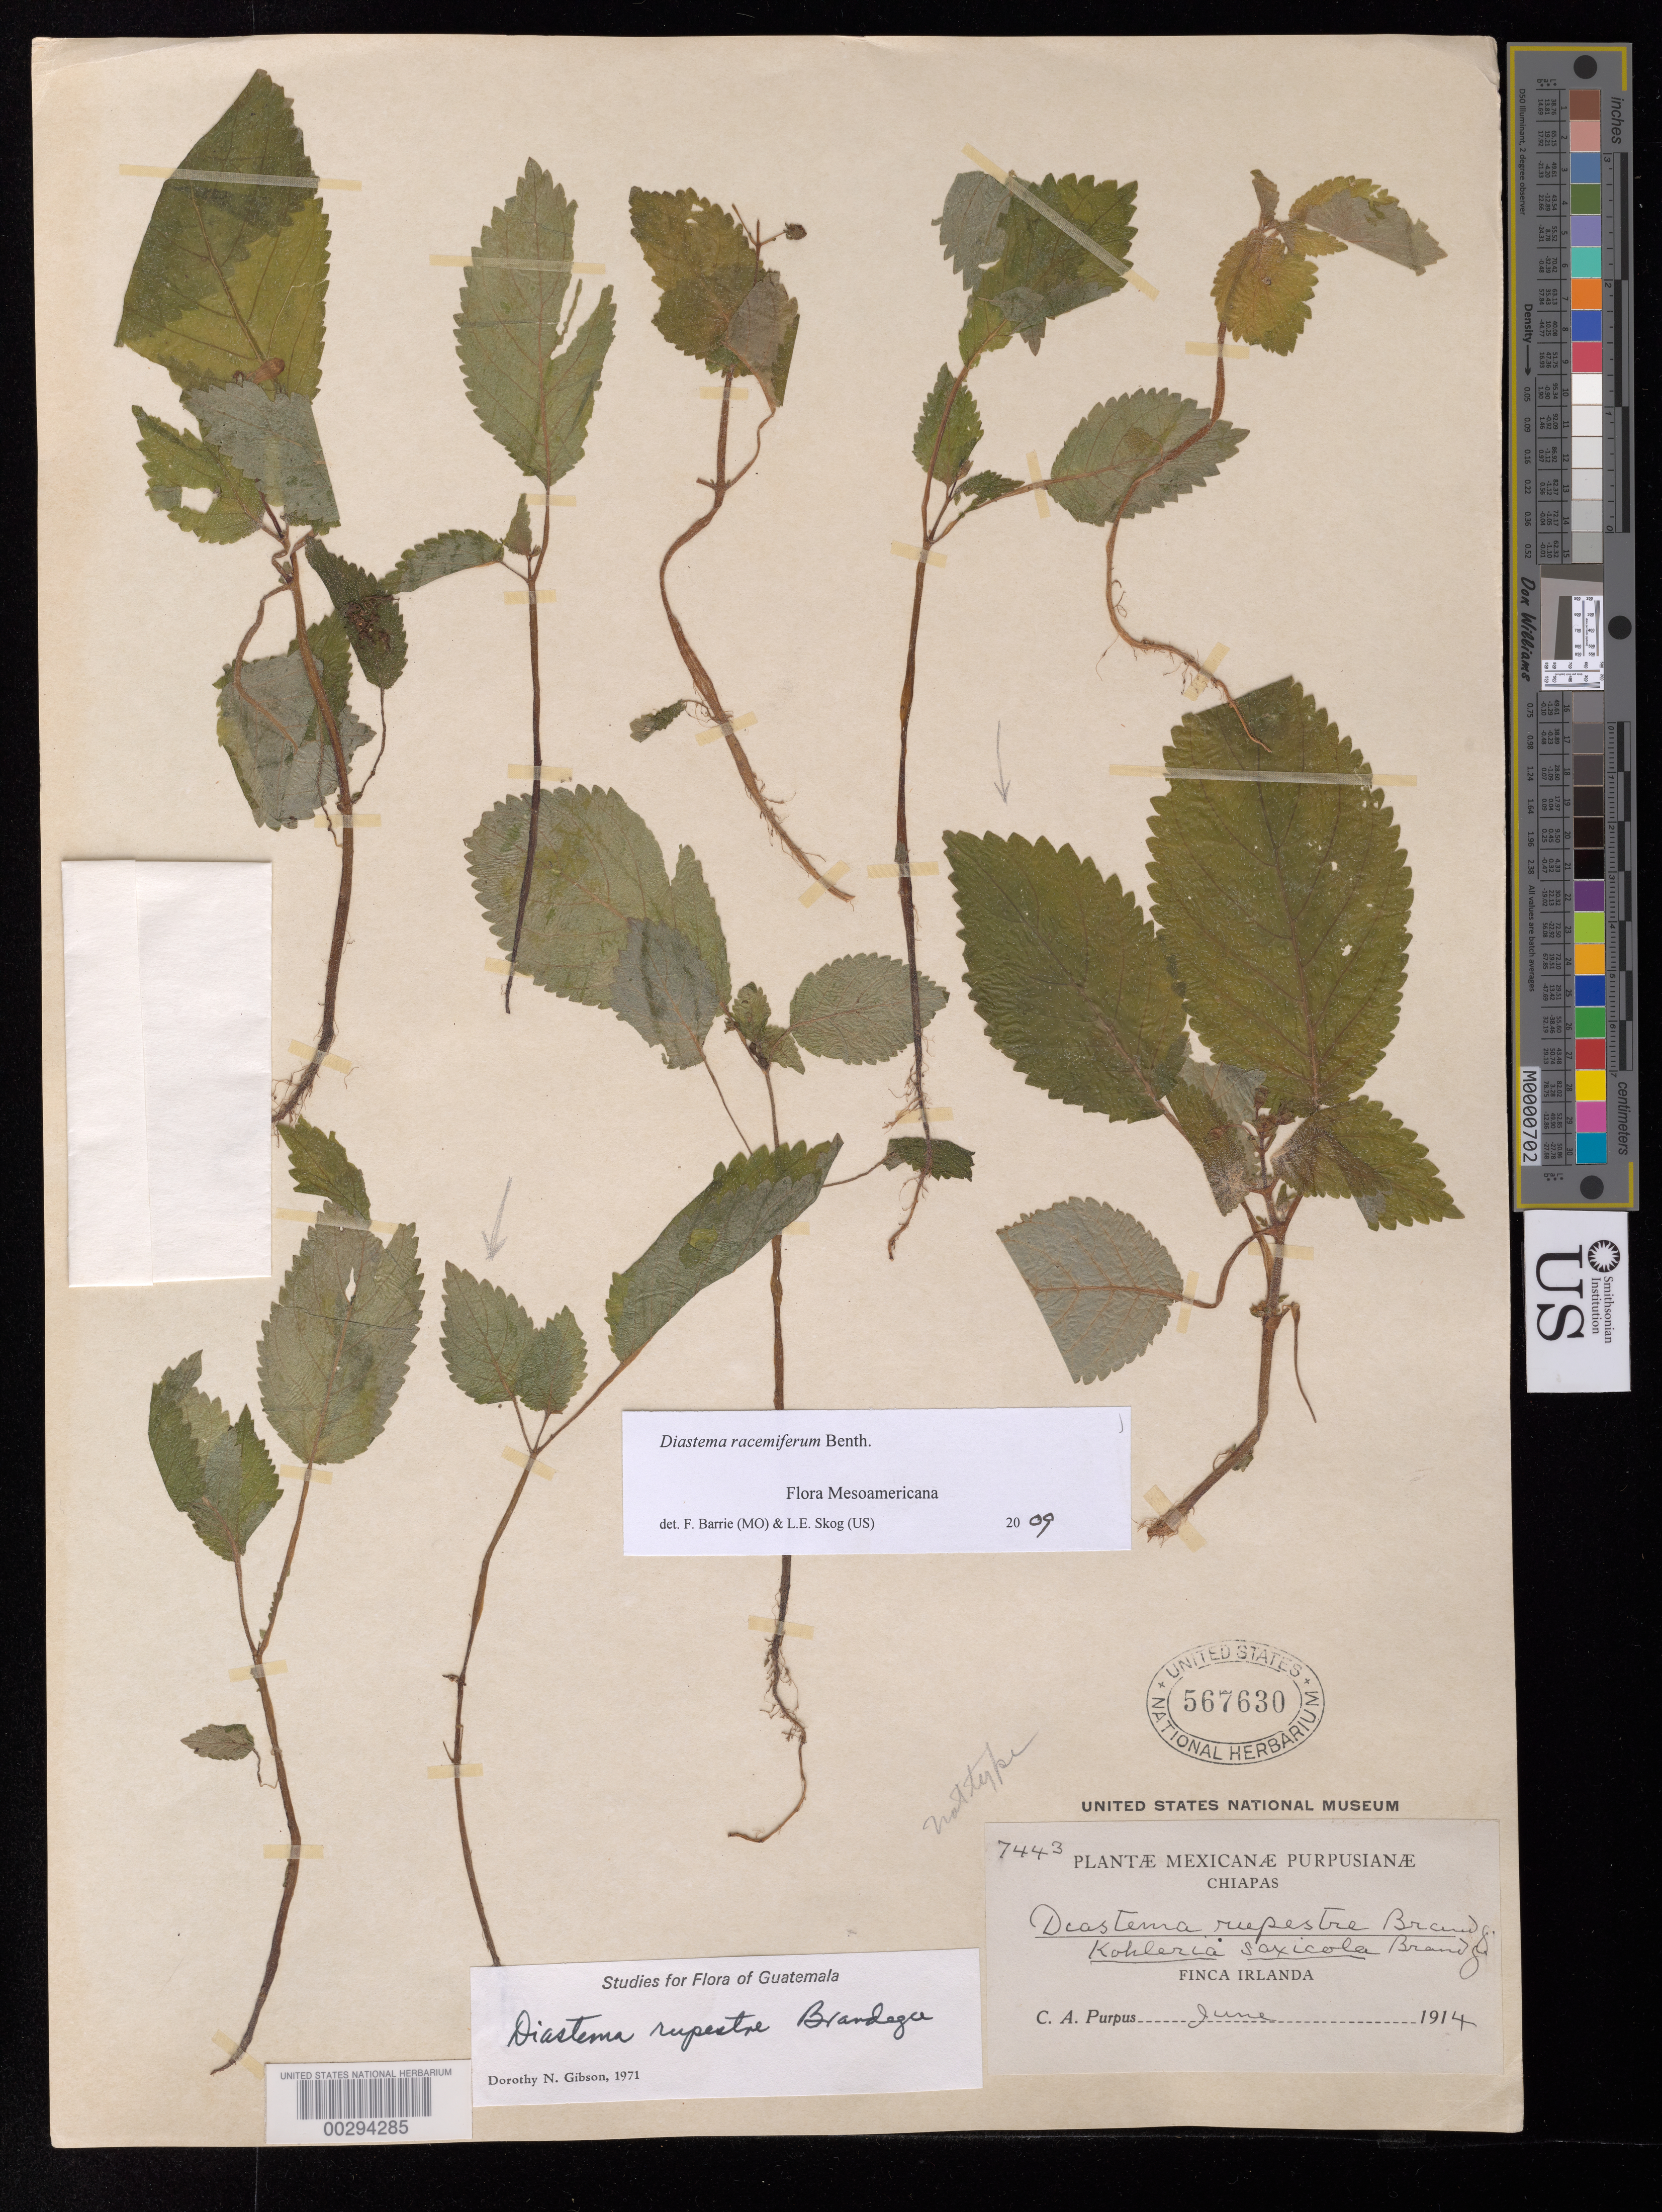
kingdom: Plantae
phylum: Tracheophyta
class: Magnoliopsida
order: Lamiales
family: Gesneriaceae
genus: Diastema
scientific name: Diastema racemiferum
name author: Benth.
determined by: Barrie, F. R.; Skog, Laurence E.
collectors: C. A. Purpus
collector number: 7443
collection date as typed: Jun 1914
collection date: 1914-06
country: Mexico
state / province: Chiapas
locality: Finca Irlanda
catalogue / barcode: US 567630